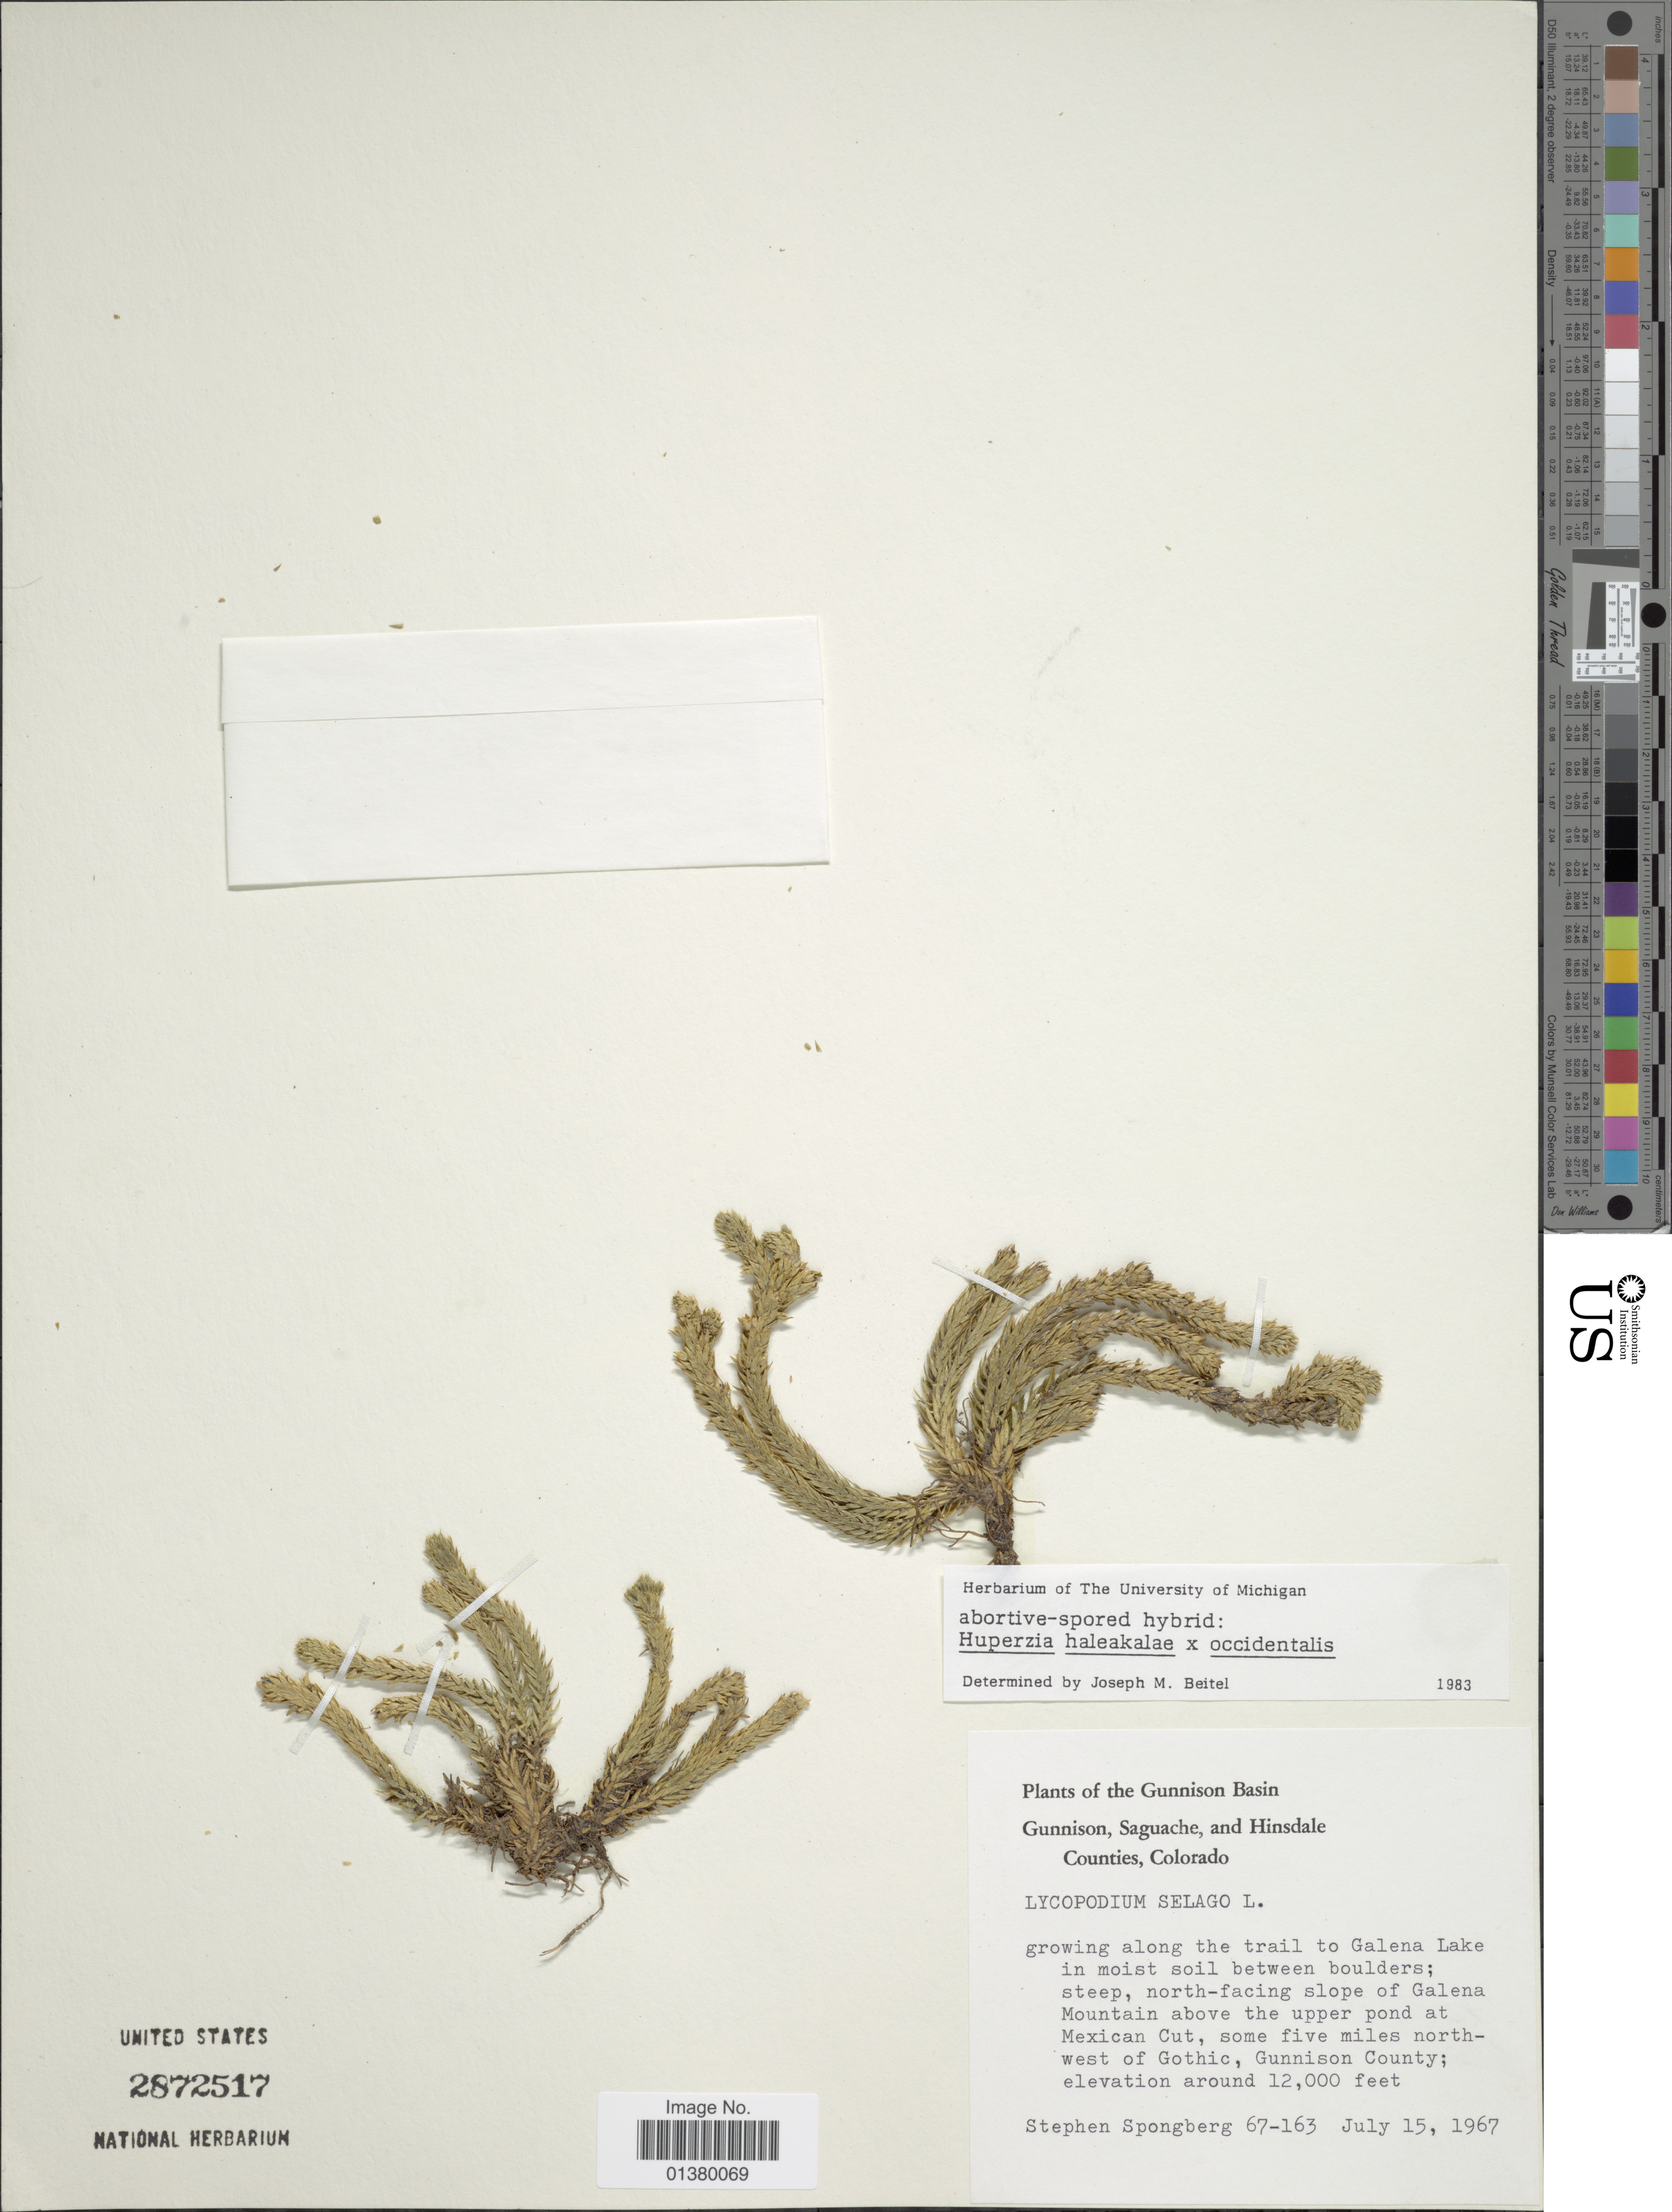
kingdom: Plantae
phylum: Tracheophyta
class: Lycopodiopsida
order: Lycopodiales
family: Lycopodiaceae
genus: Huperzia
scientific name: Huperzia haleakalae x H. occidentalis (Clute) Kartesz & Gandhi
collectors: S. A.Spongberg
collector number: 67-163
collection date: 1967-07-15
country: United States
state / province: Colorado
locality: Gunnison Basin Gunnison, Saguache, and Hinsdale Counties, north-facing slope of Galena Mountain above the upper pond at Mexican Cut, some five miles northwest of Gothic, Gunnison County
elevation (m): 3658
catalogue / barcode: US 2872517